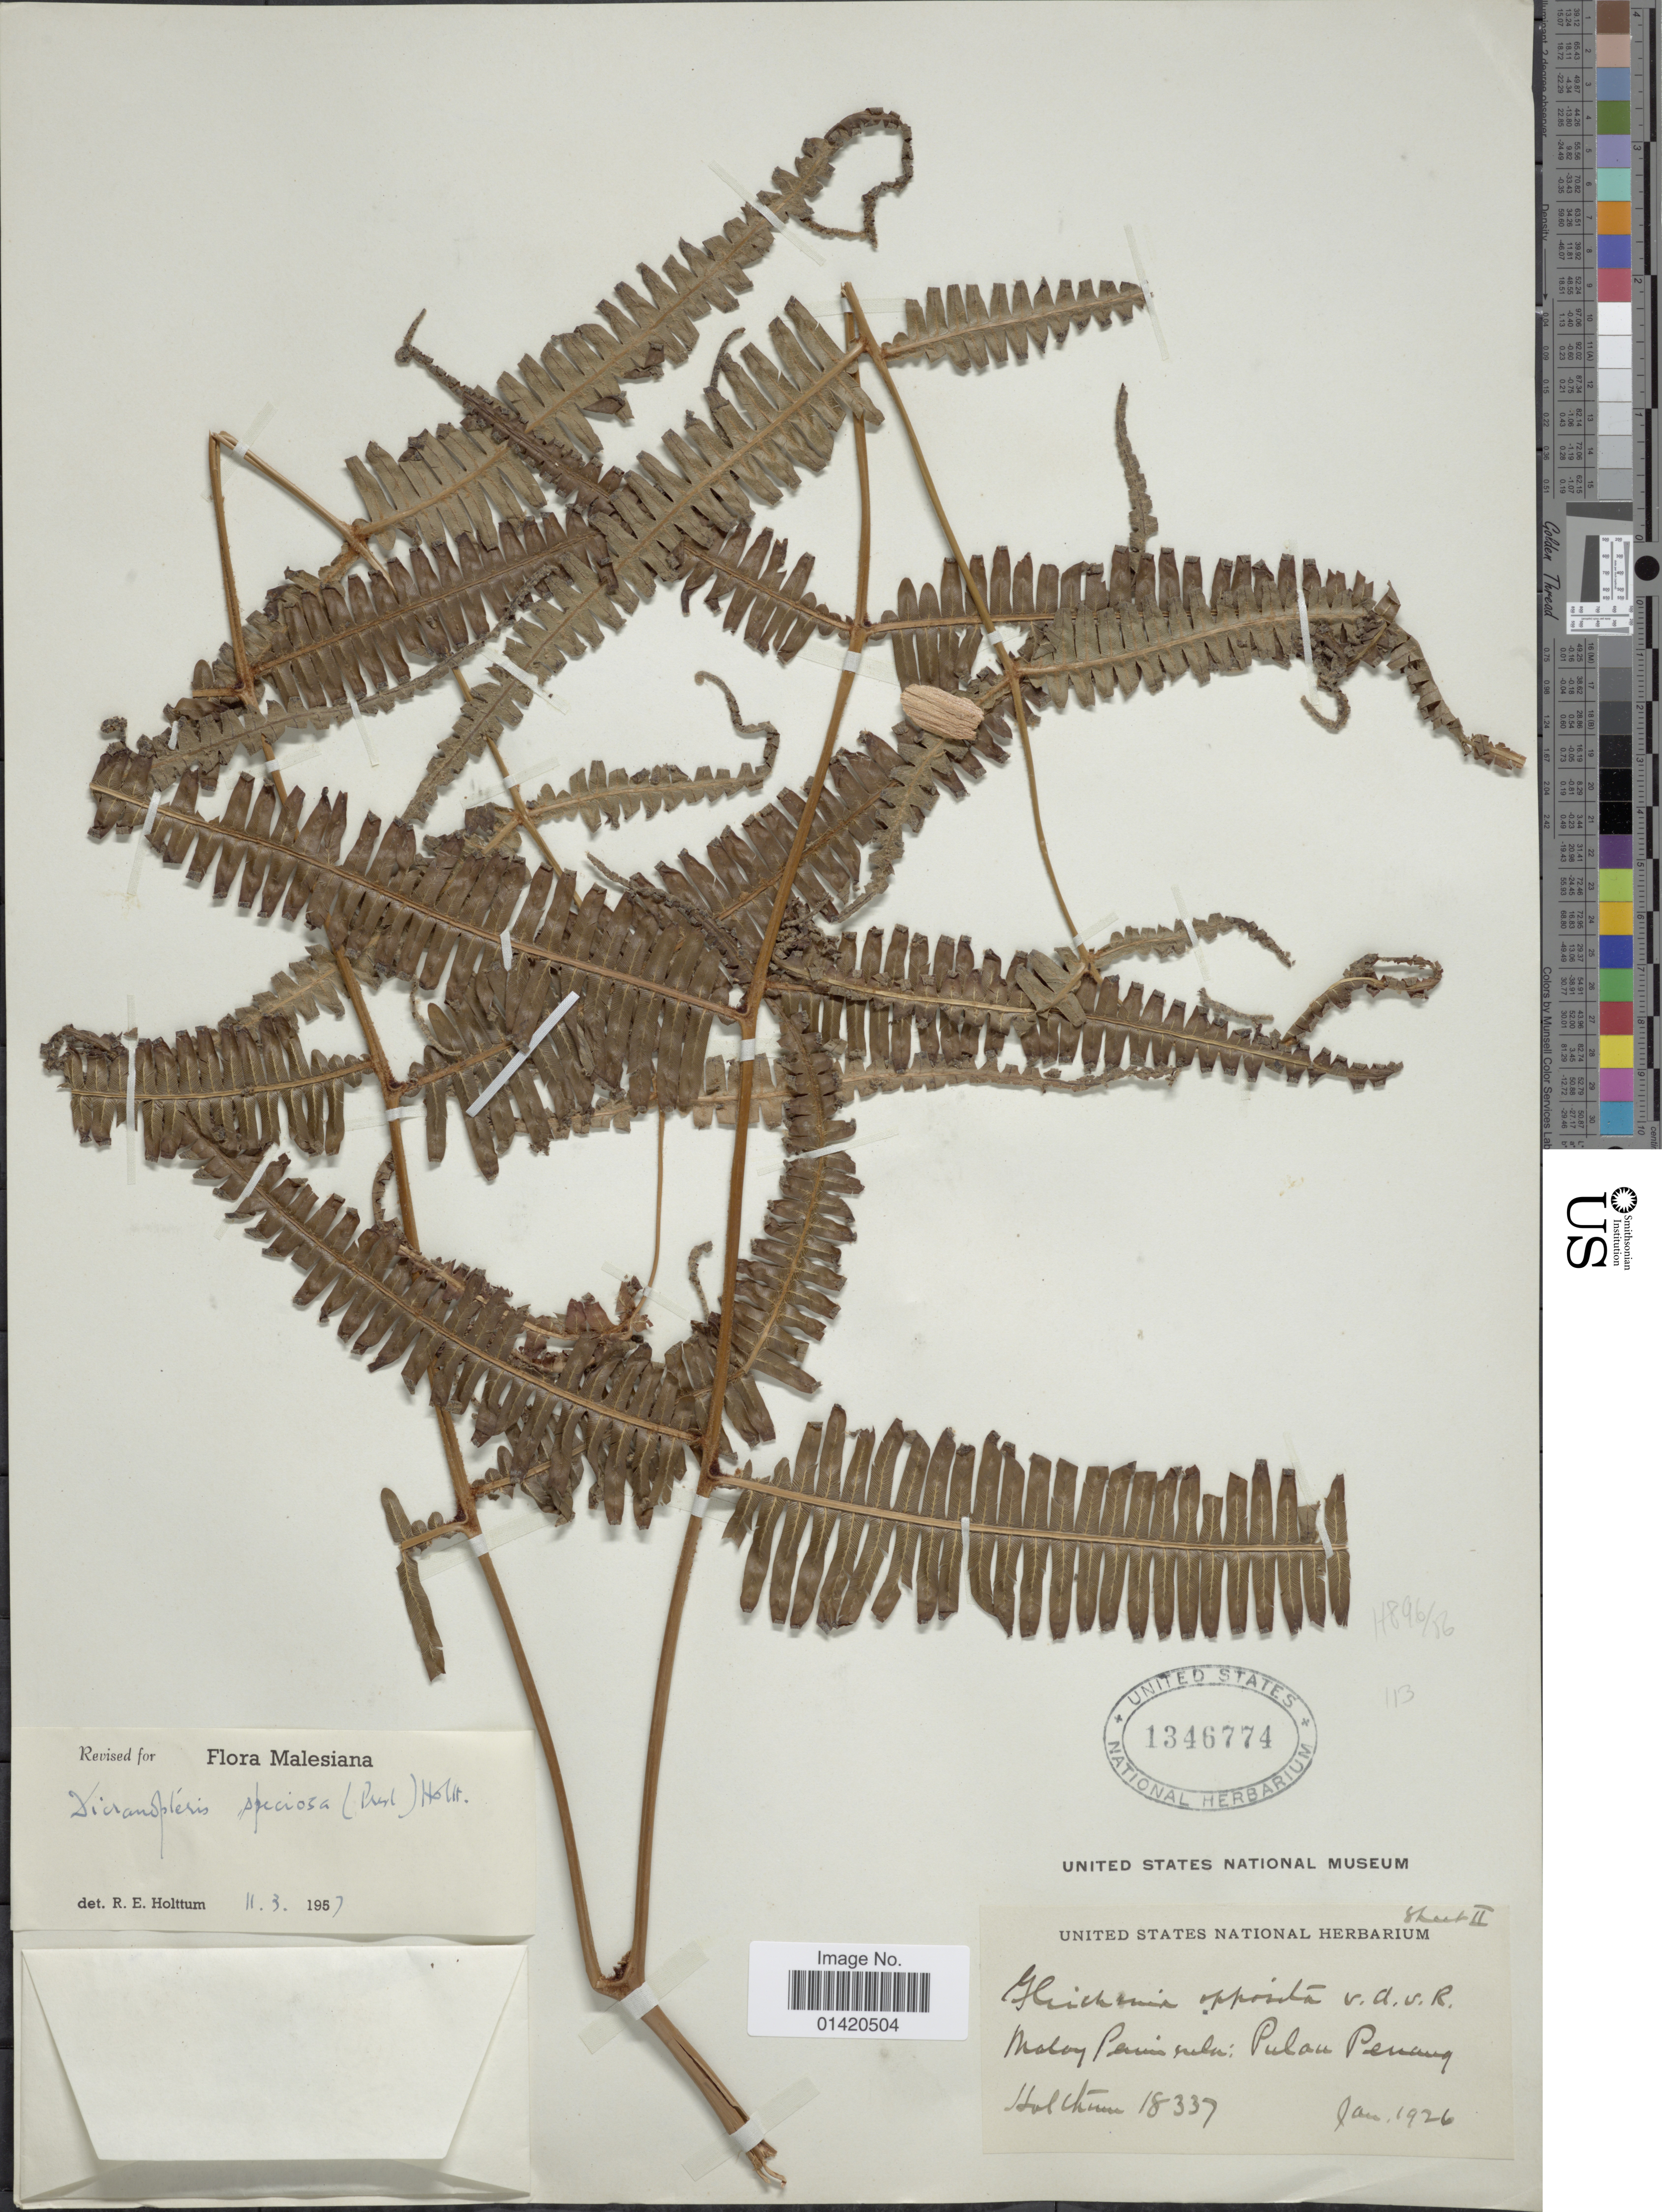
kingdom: Plantae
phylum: Tracheophyta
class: Polypodiopsida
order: Gleicheniales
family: Gleicheniaceae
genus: Dicranopteris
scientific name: Dicranopteris speciosa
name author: (C. Presl) Holttum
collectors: R. E. Holttum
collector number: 18337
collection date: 1926-01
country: Malaysia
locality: Malay Peninsula: Pulau Penang [interpreted]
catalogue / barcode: US 1346774